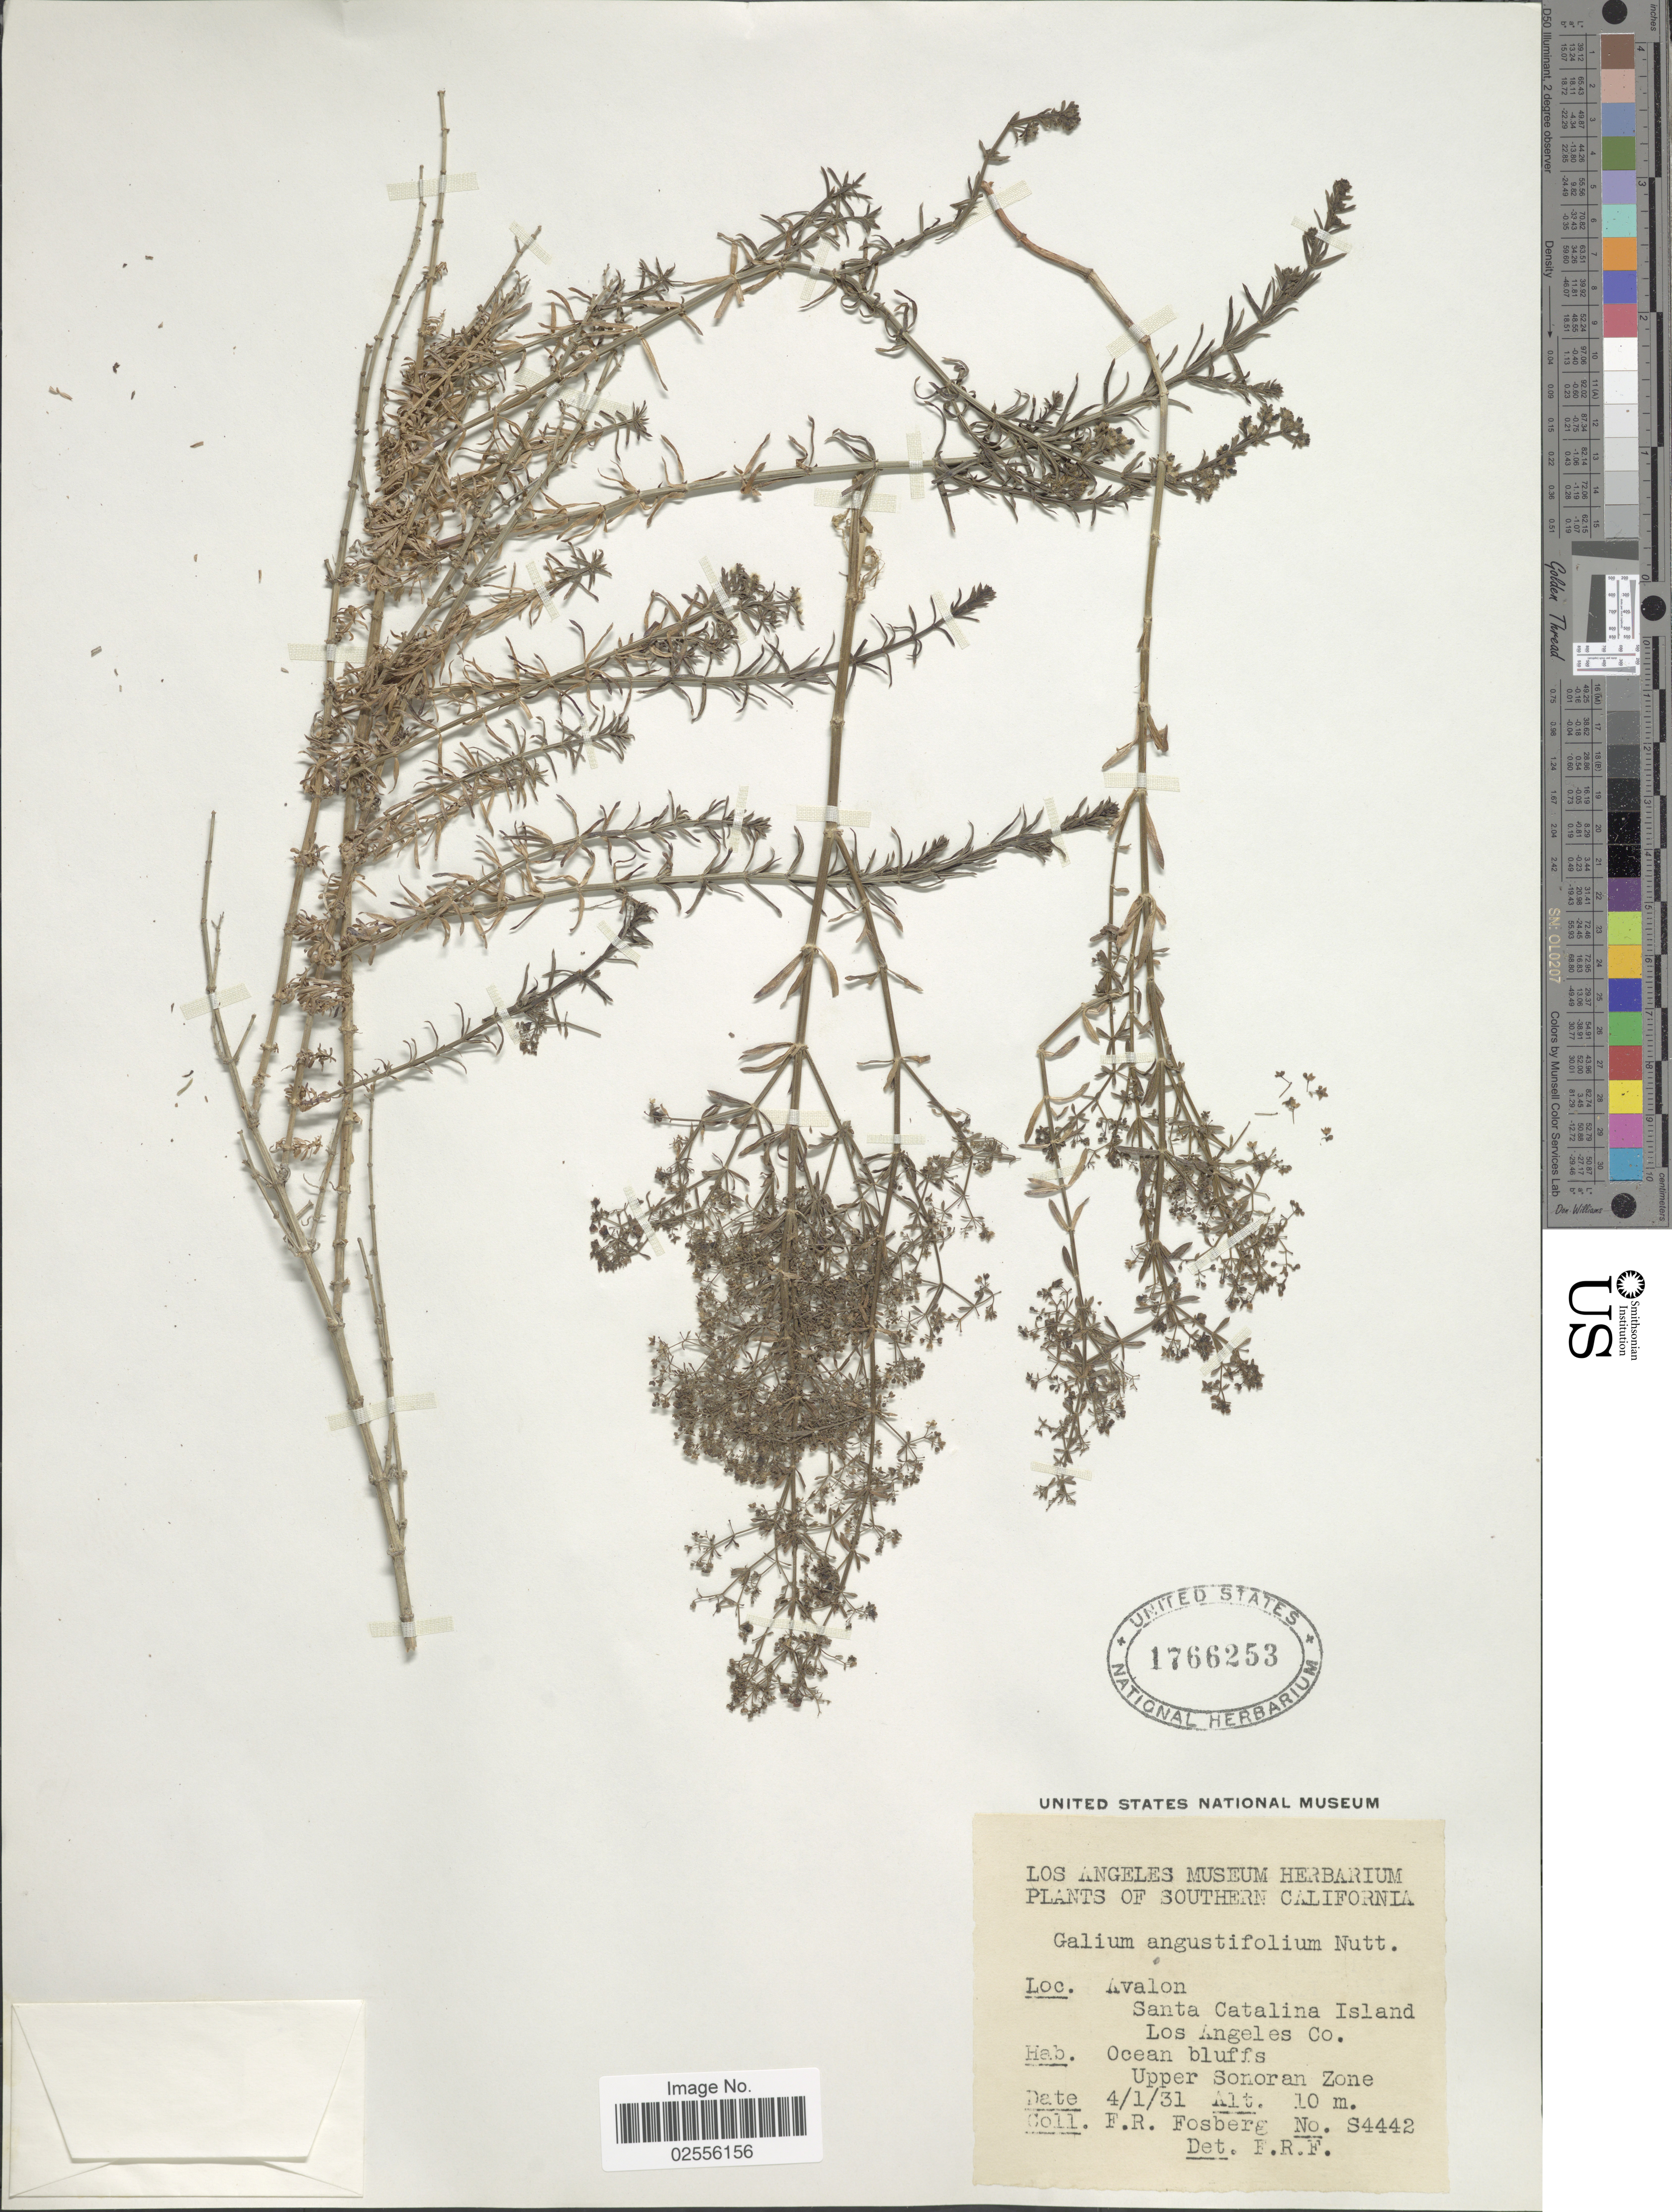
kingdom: Plantae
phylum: Tracheophyta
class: Magnoliopsida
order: Gentianales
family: Rubiaceae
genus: Galium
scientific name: Galium angustifolium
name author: Nutt.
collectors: F. R. Fosberg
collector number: S4442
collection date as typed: Transcribed d/m/y: 1/4/31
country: United States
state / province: California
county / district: Los Angeles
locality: Southern California, Avalon, Santa Catalina Island, Los Angeles Co., Ocean bluffs, Upper Sonoran Zone.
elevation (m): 10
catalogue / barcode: US 1766253